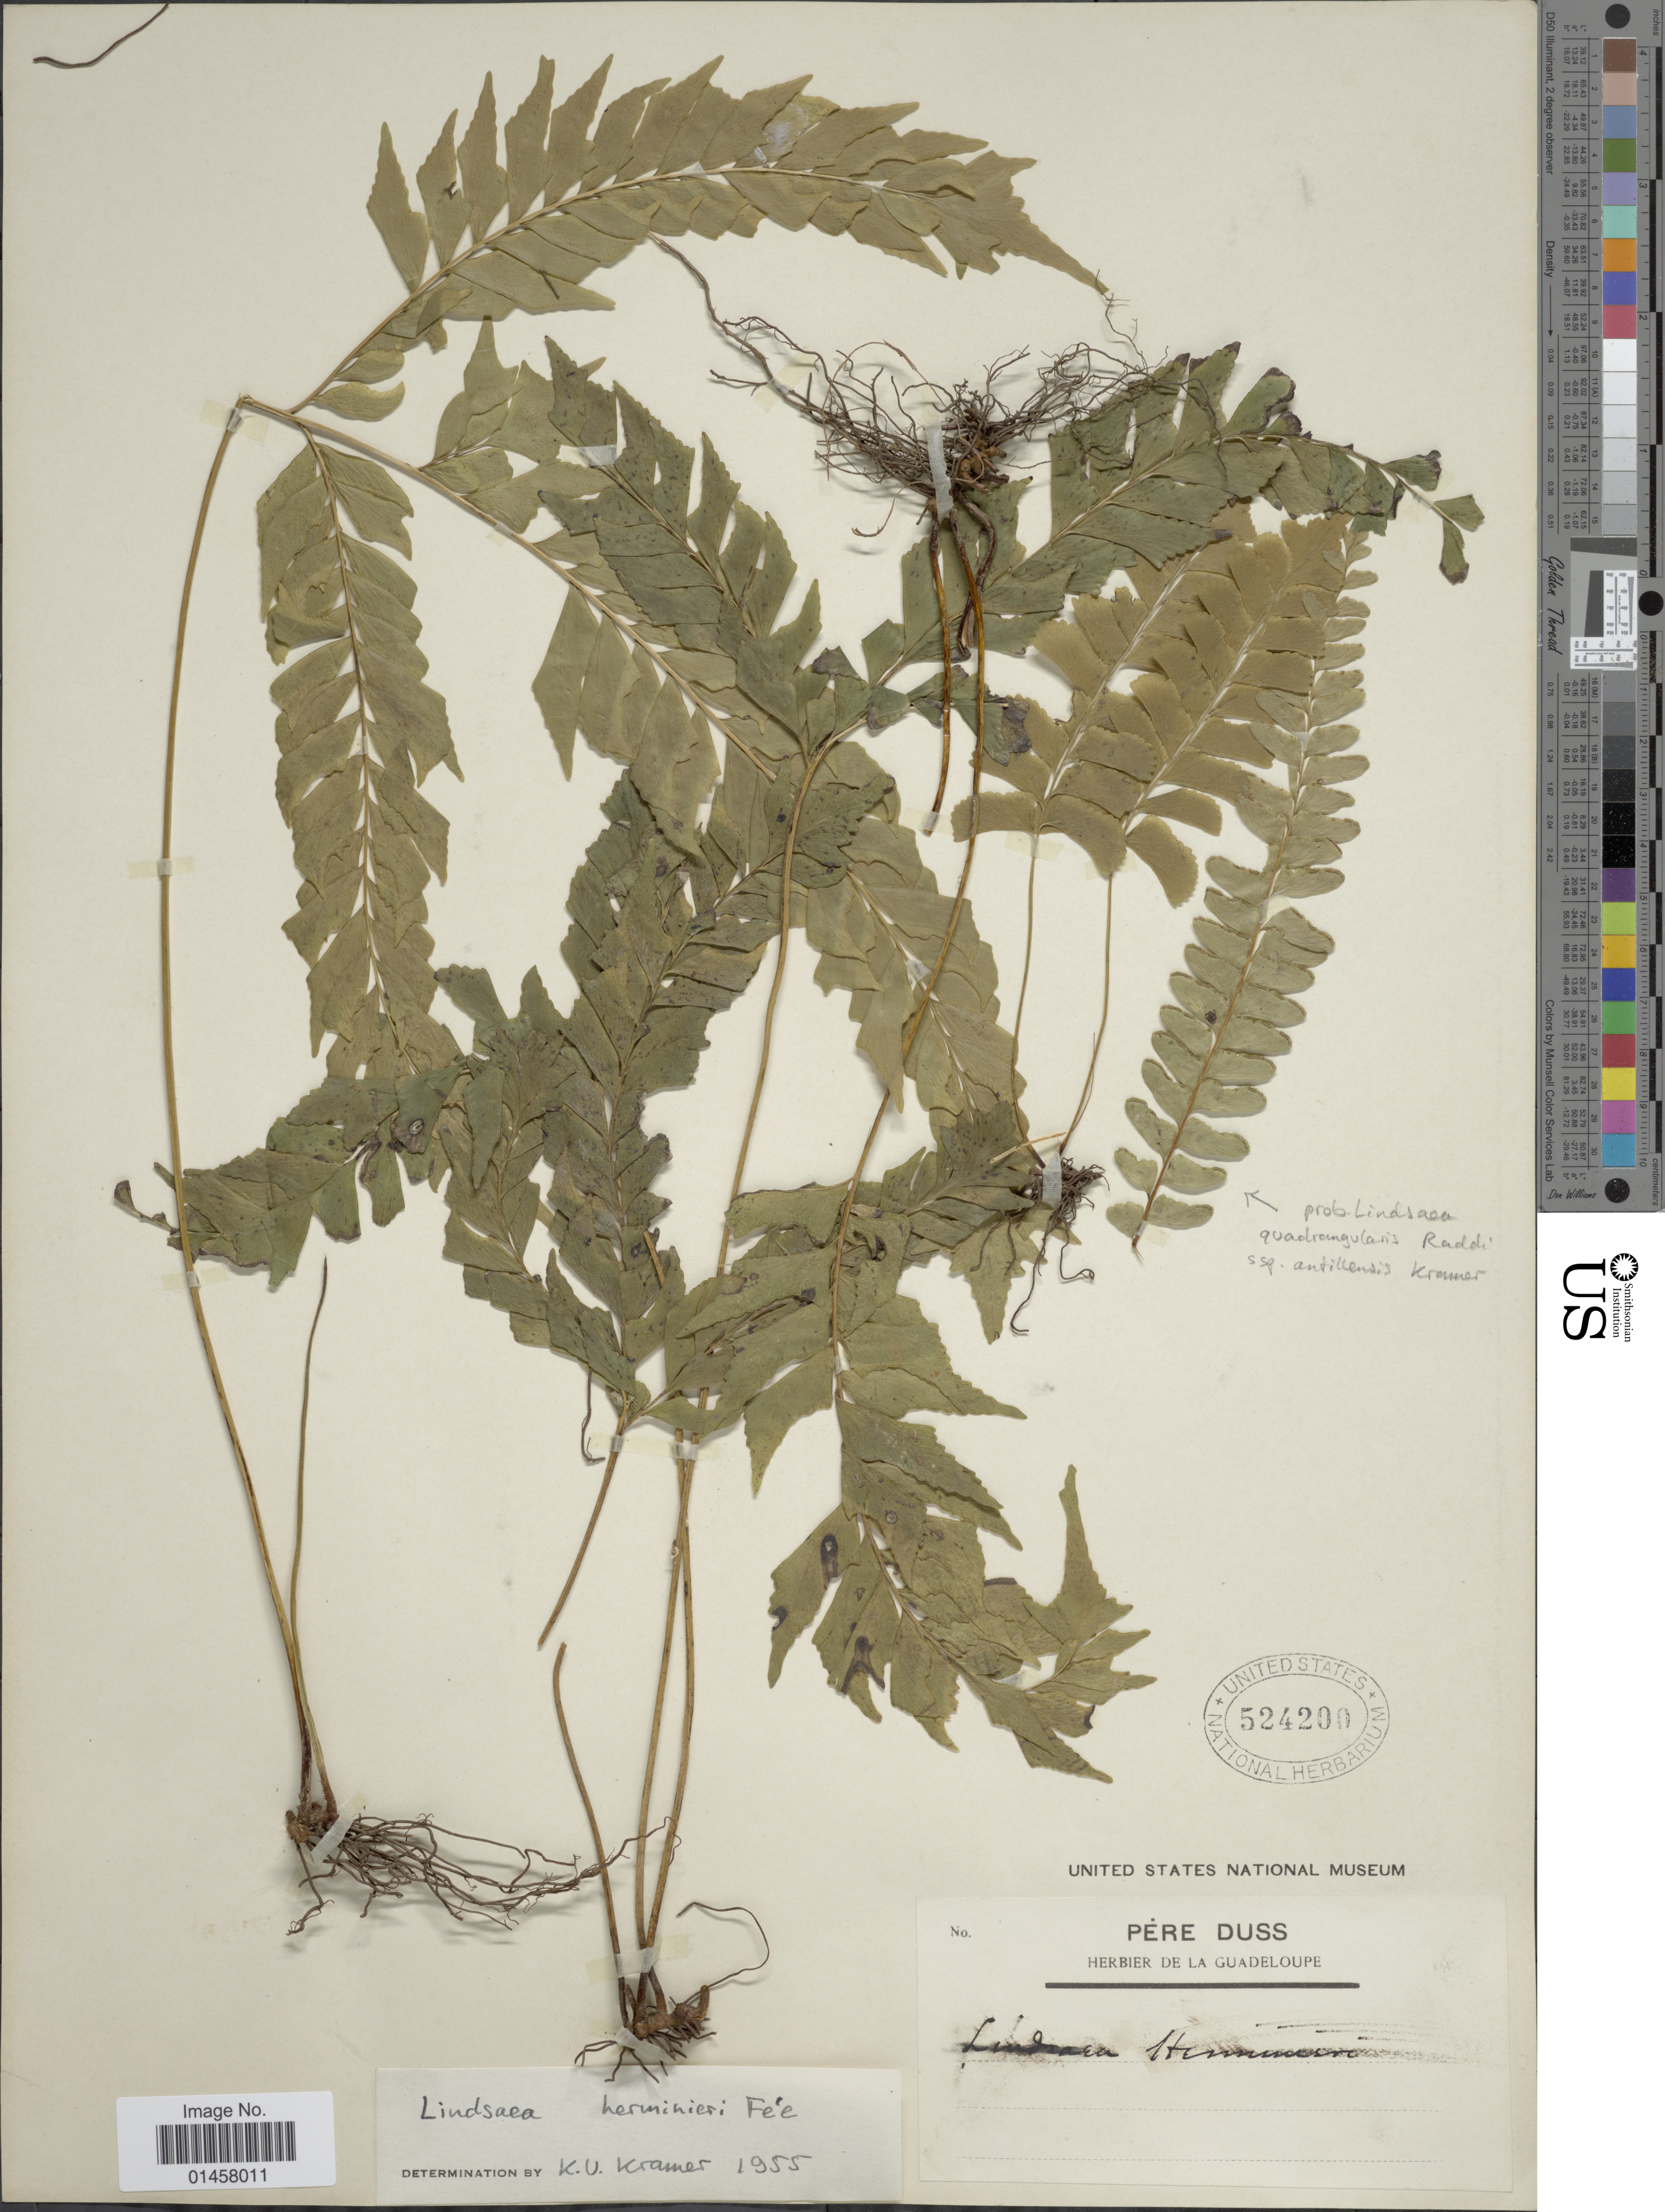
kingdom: Plantae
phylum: Tracheophyta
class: Polypodiopsida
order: Polypodiales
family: Lindsaeaceae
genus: Lindsaea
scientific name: Lindsaea l'herminieri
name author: Fée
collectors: Père Duss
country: Guadeloupe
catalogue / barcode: US 524200